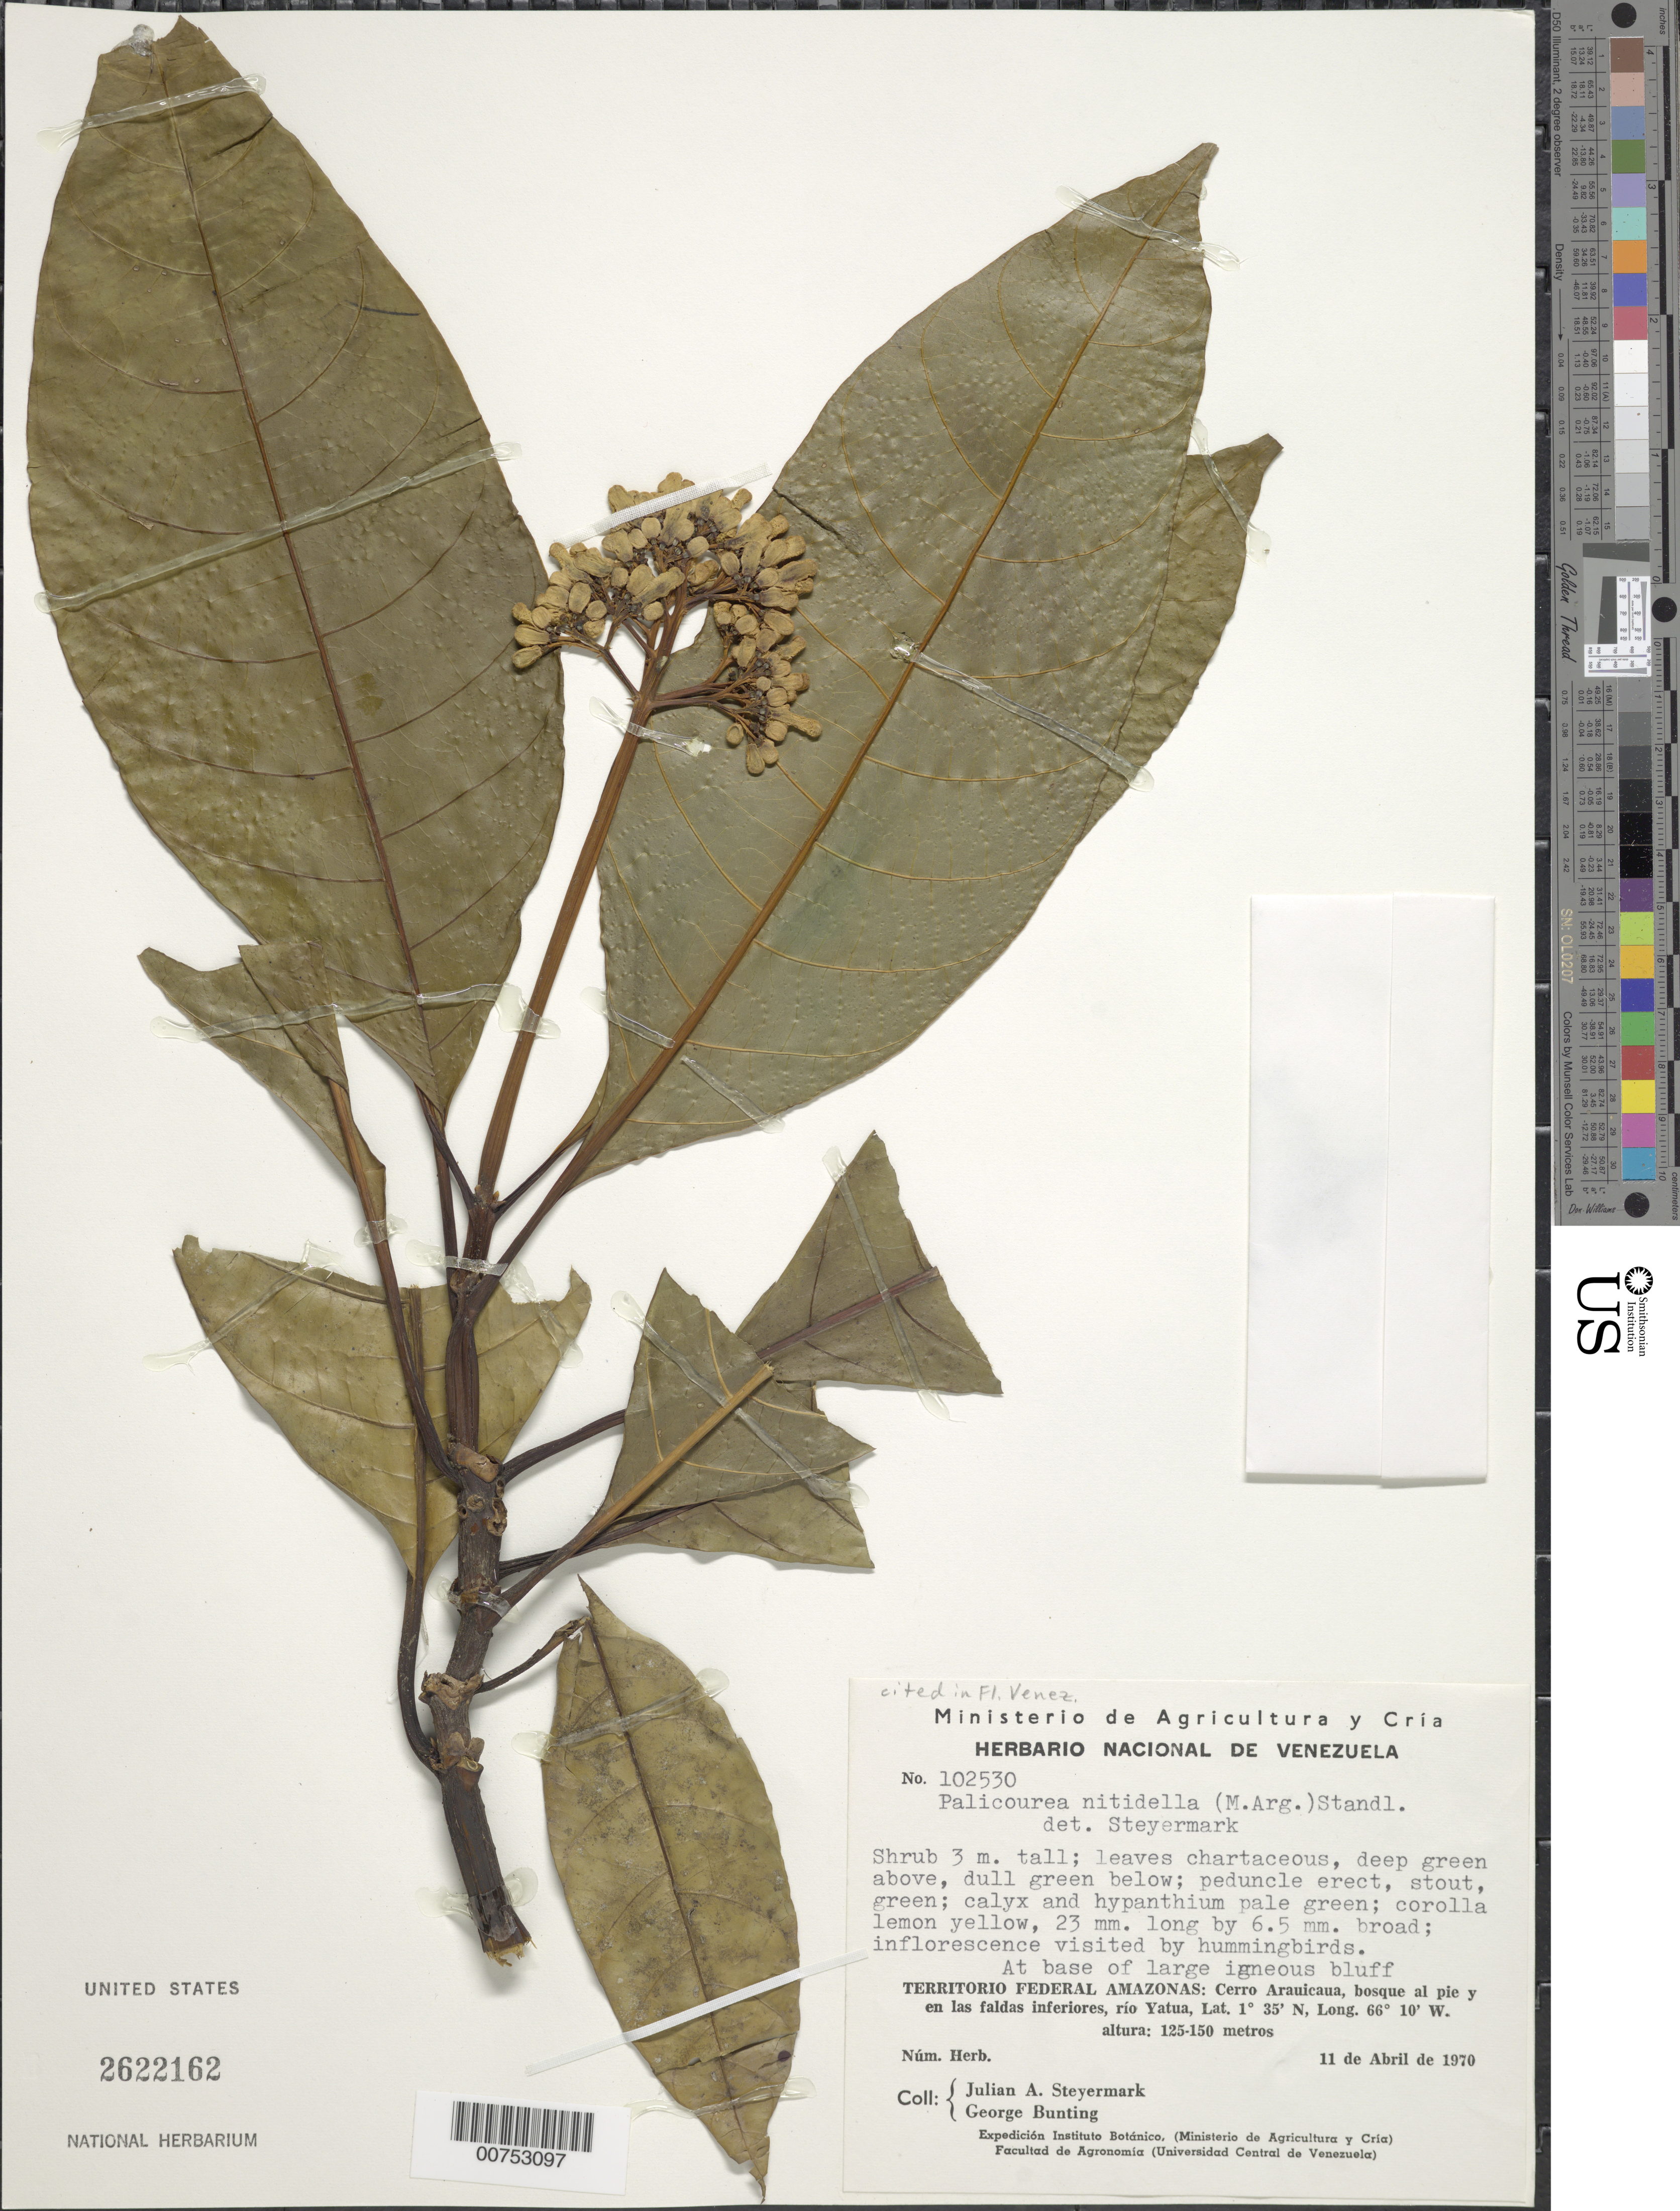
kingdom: Plantae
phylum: Tracheophyta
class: Magnoliopsida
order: Gentianales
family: Rubiaceae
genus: Palicourea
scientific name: Palicourea nitidella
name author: (Müll. Arg.) Standl.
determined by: Steyermark, Julian A., (VEN)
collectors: J. Steyermark & G. S. Bunting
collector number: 102530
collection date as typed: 11-Apr-70 to 12-Apr-70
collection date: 1970-04-11/1970-04-12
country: Venezuela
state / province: Amazonas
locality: Río Yatua, bajando desde el Cerro Araicaua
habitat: Bosque al pié y en las faldas inferiores; at base of large igneous bluff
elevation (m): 125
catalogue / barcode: US 2622162